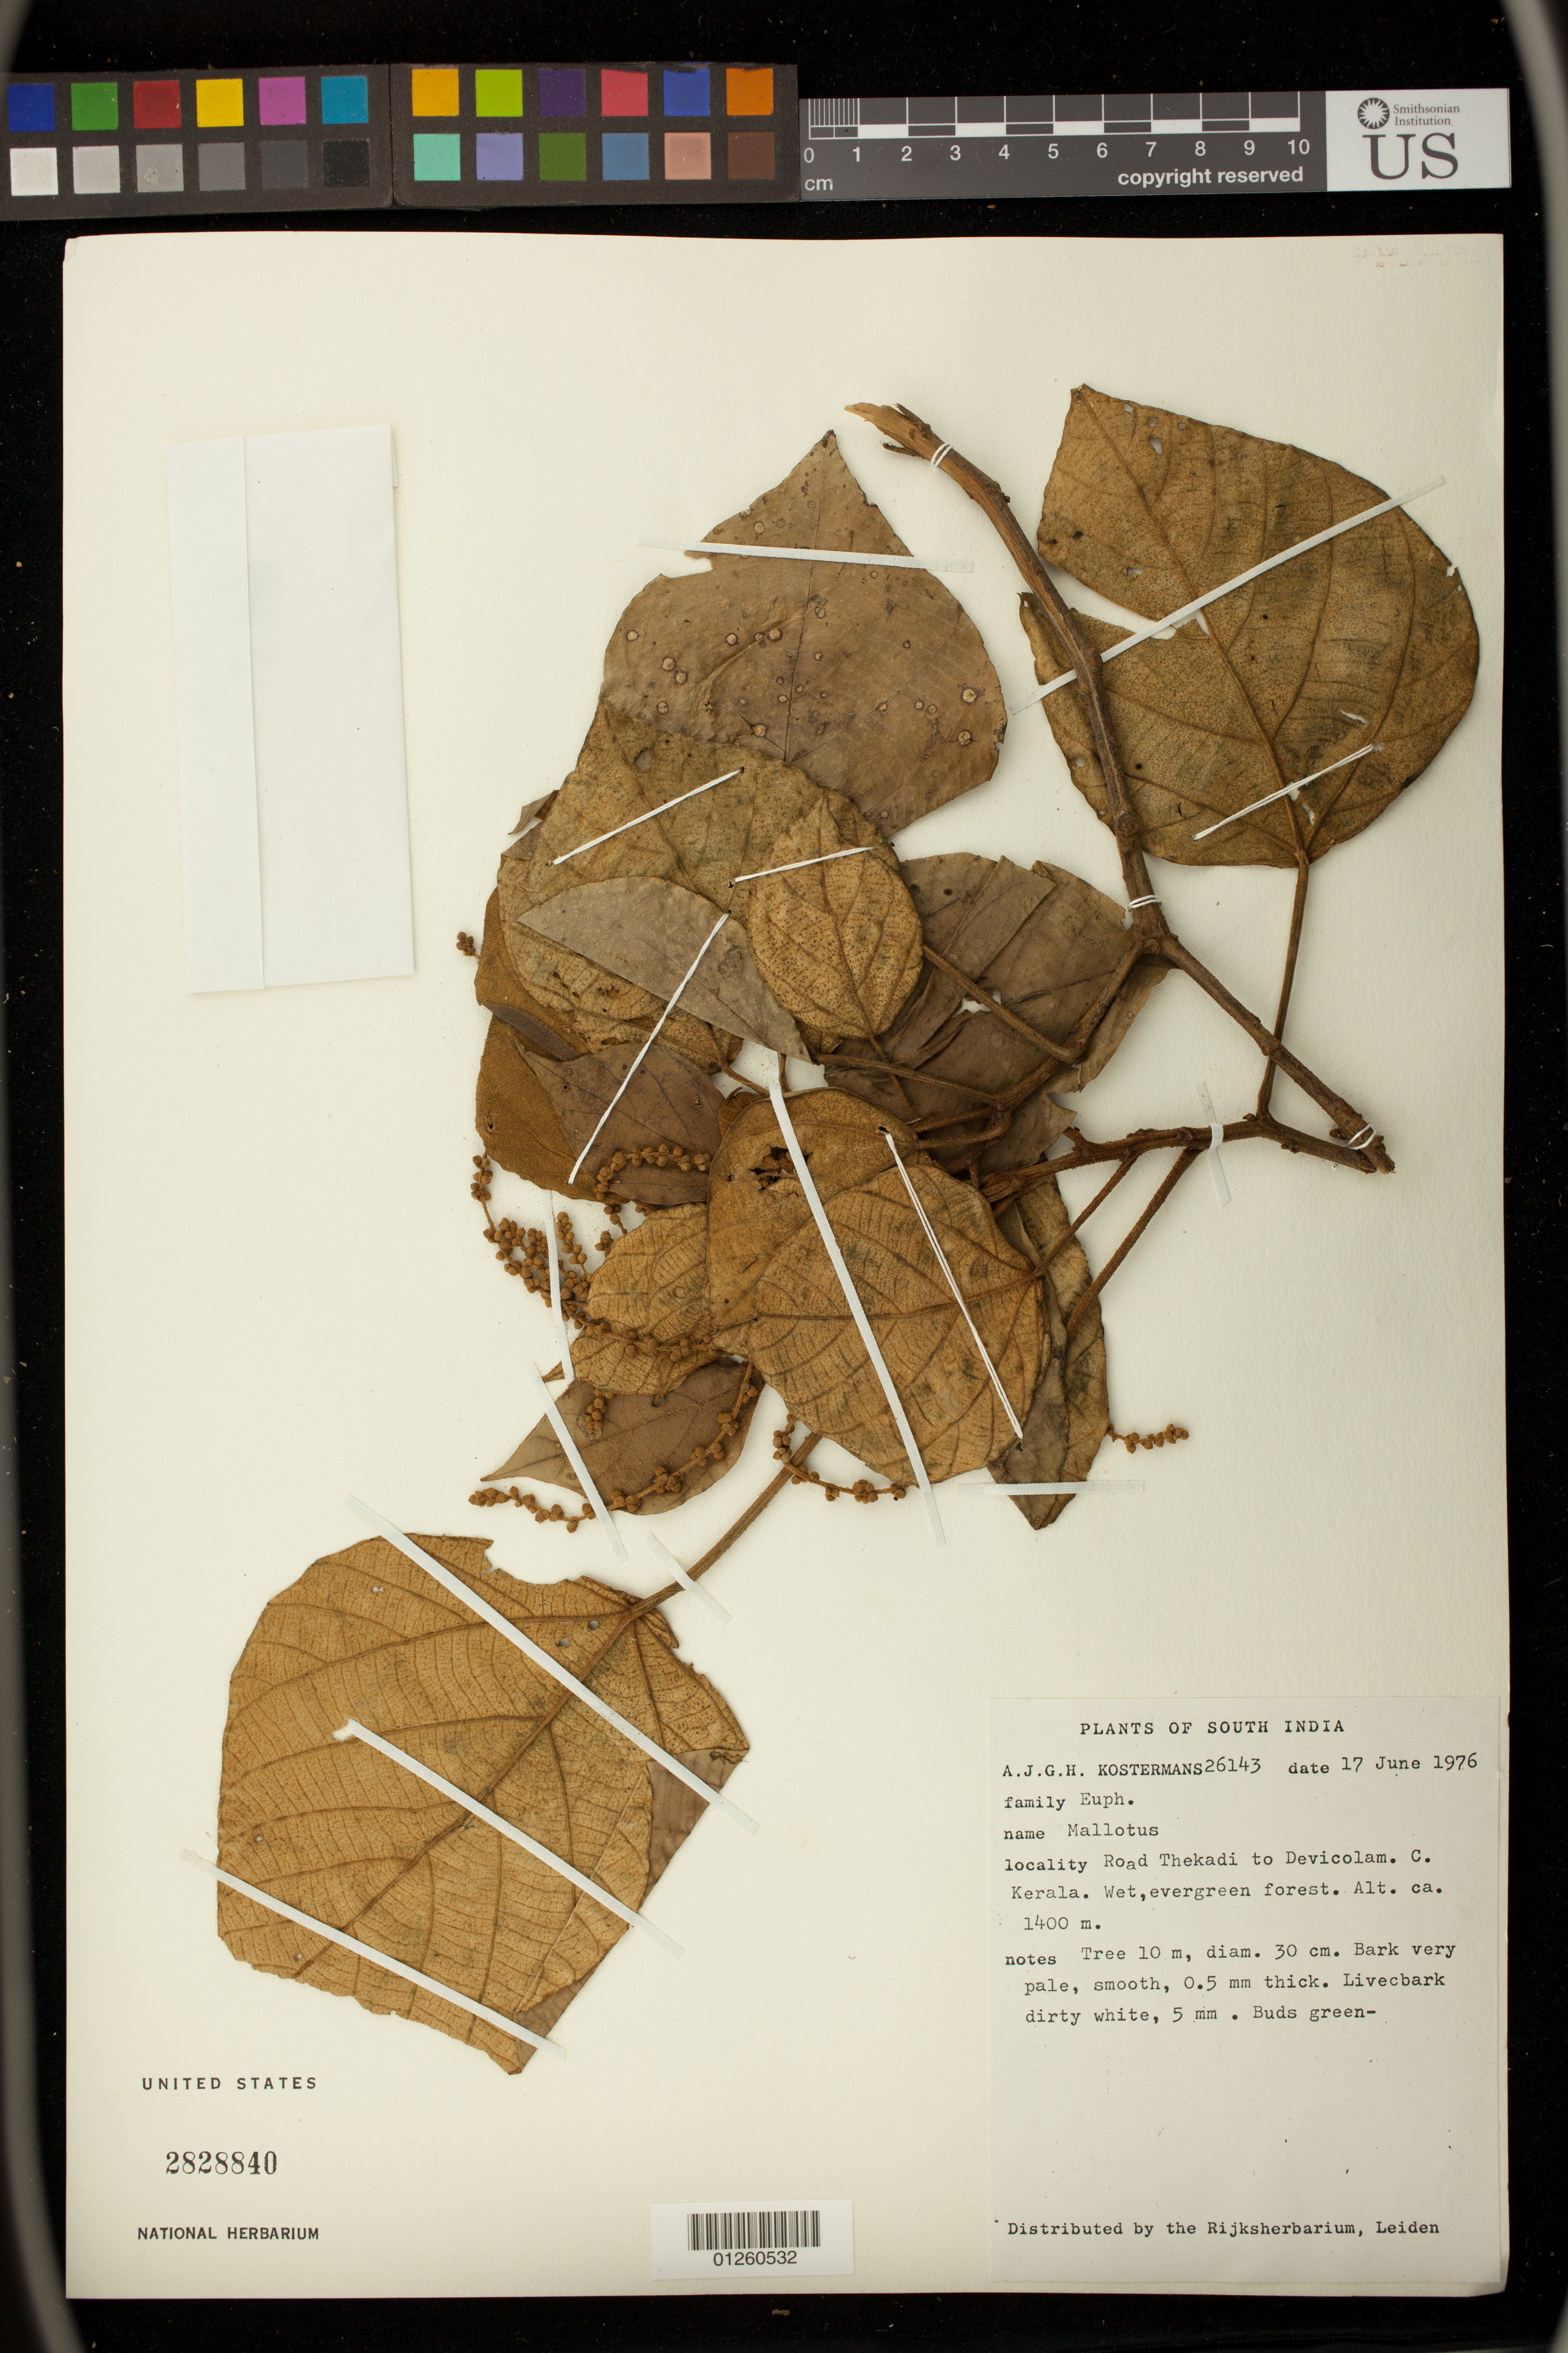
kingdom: Plantae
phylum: Tracheophyta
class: Magnoliopsida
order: Malpighiales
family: Euphorbiaceae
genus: Mallotus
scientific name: Mallotus sp.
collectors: A. J. G. Kostermans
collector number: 26143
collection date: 1976-06-17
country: India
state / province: Kerala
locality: Road Thekadi to Devicolam.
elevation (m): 1400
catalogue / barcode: US 2828840